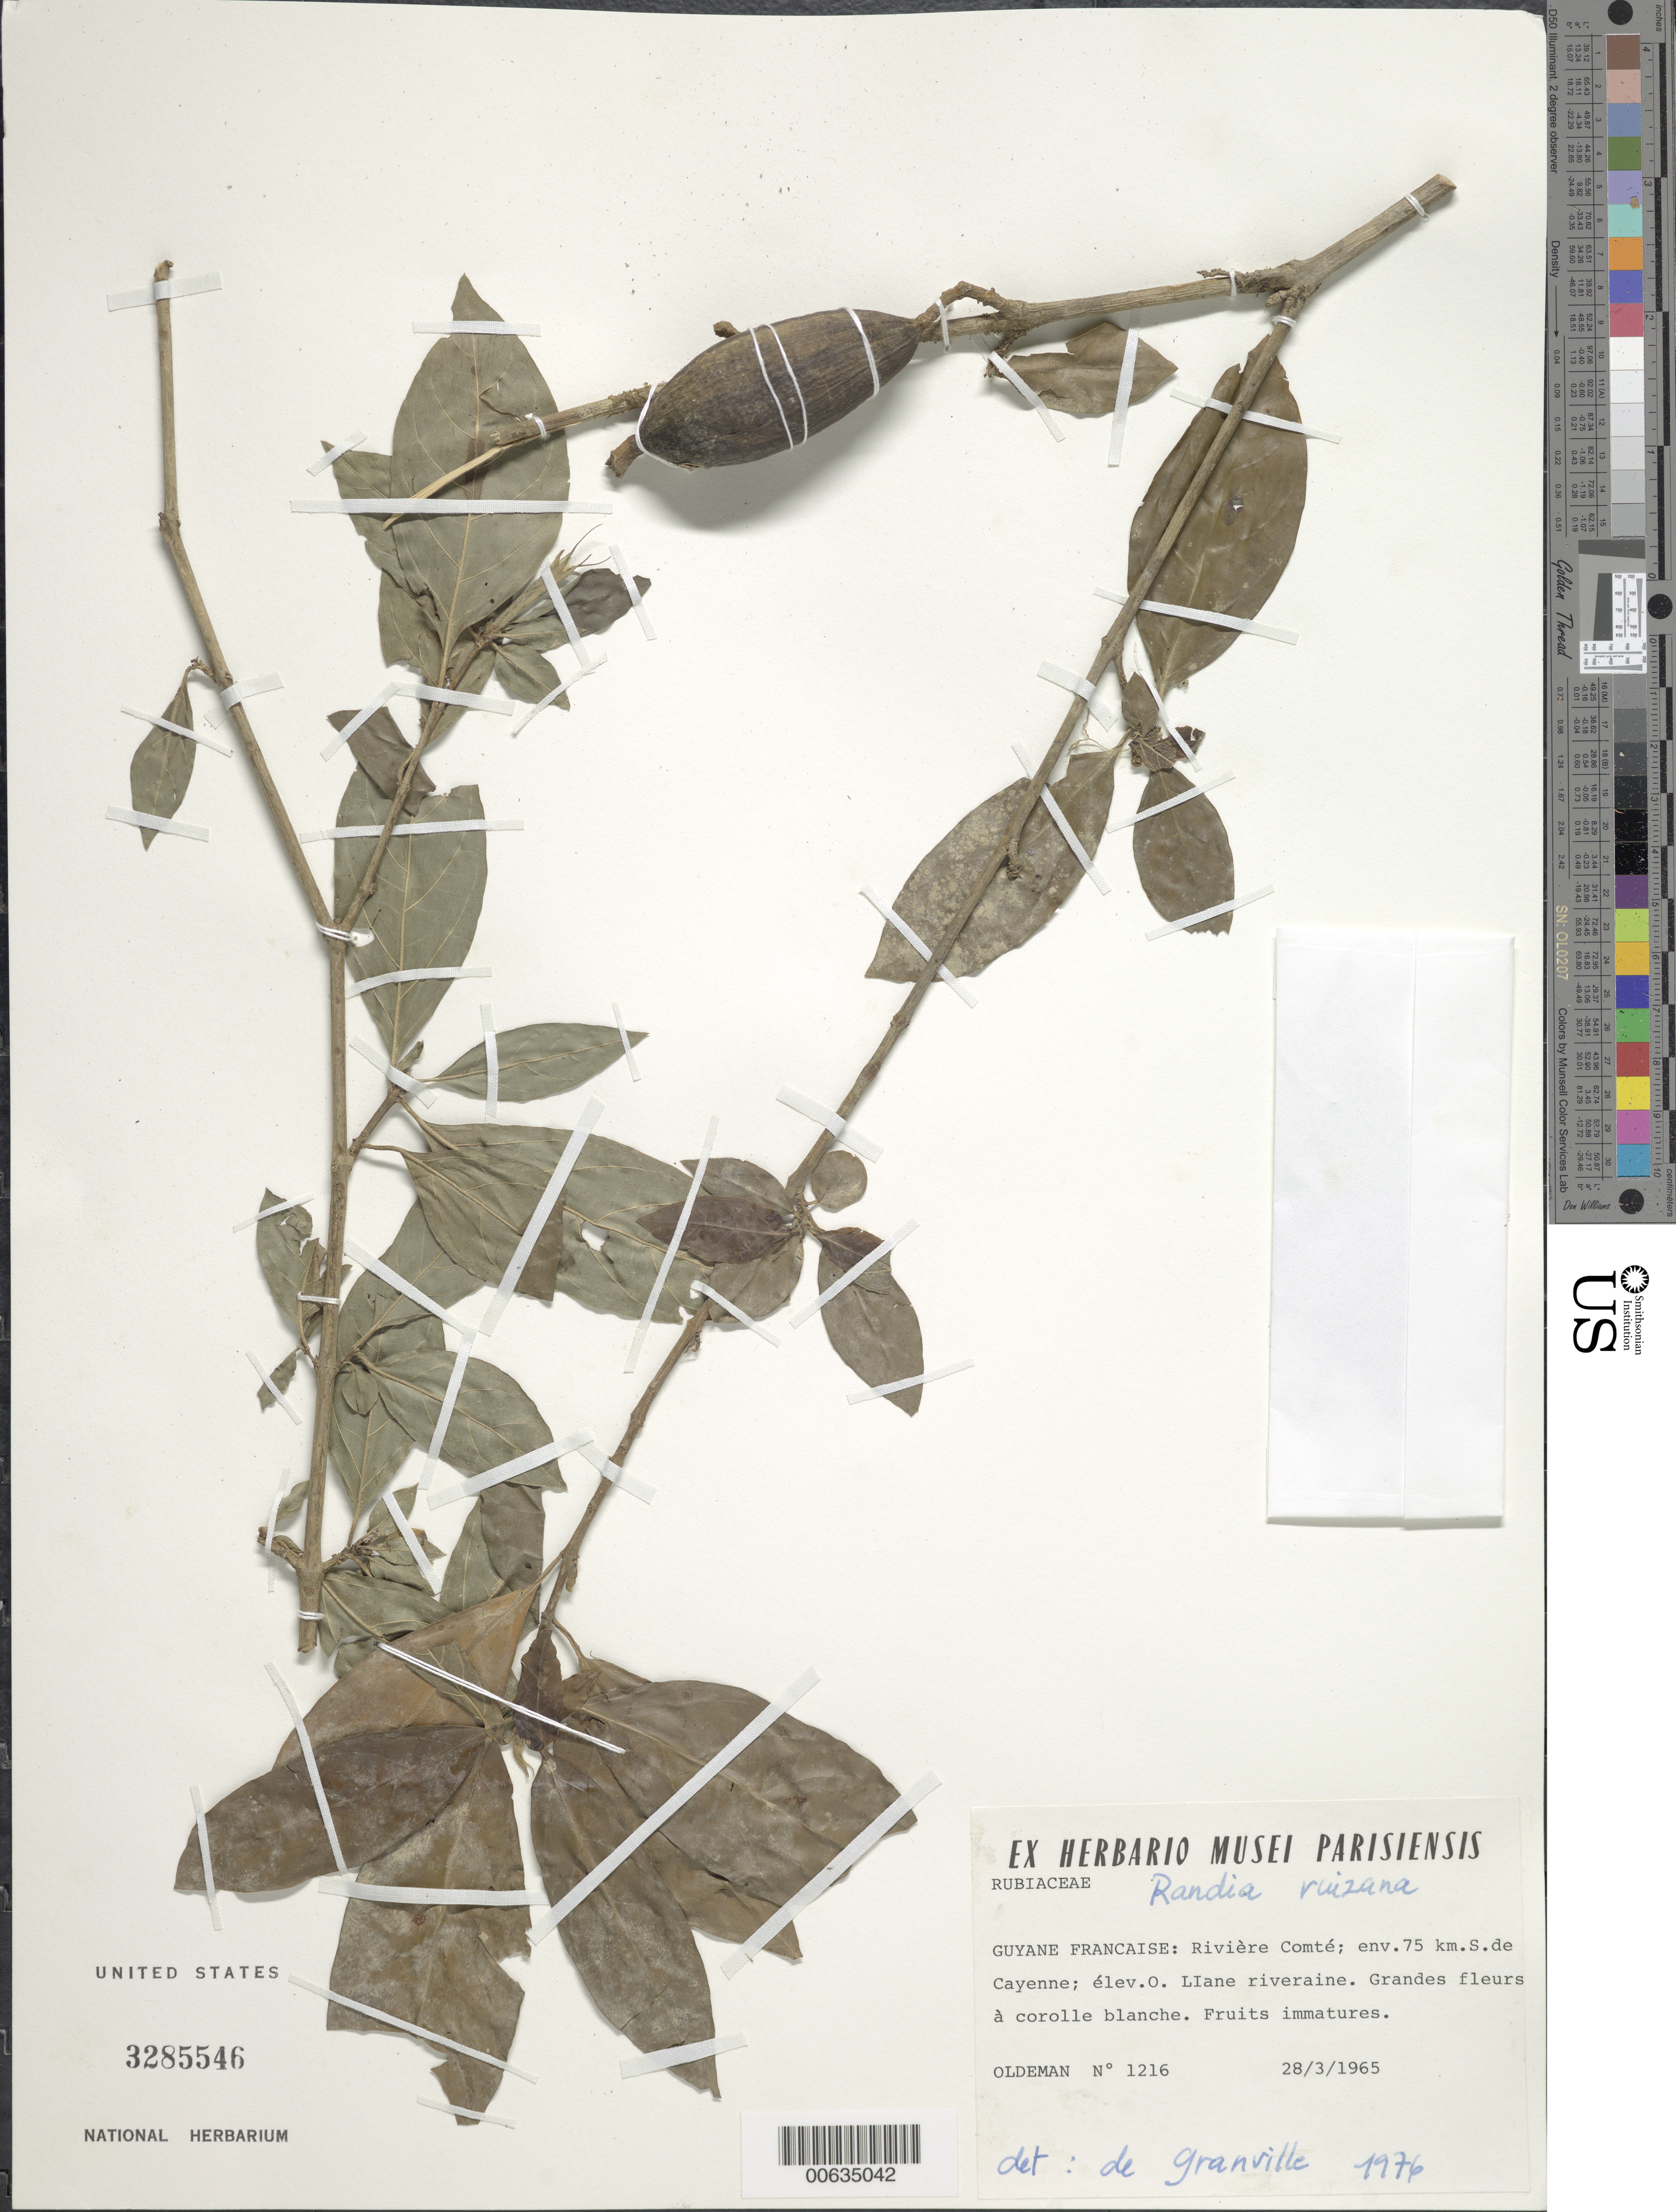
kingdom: Plantae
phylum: Tracheophyta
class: Magnoliopsida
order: Gentianales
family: Rubiaceae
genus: Rosenbergiodendron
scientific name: Rosenbergiodendron longiflorum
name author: (Ruiz & Pav.) Fagerl.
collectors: -- Oldeman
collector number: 1216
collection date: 1965-03-28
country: French Guiana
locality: Guyane Francaise: Riviere Comte, env. 75 km. S de Cayenne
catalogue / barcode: US 3285546